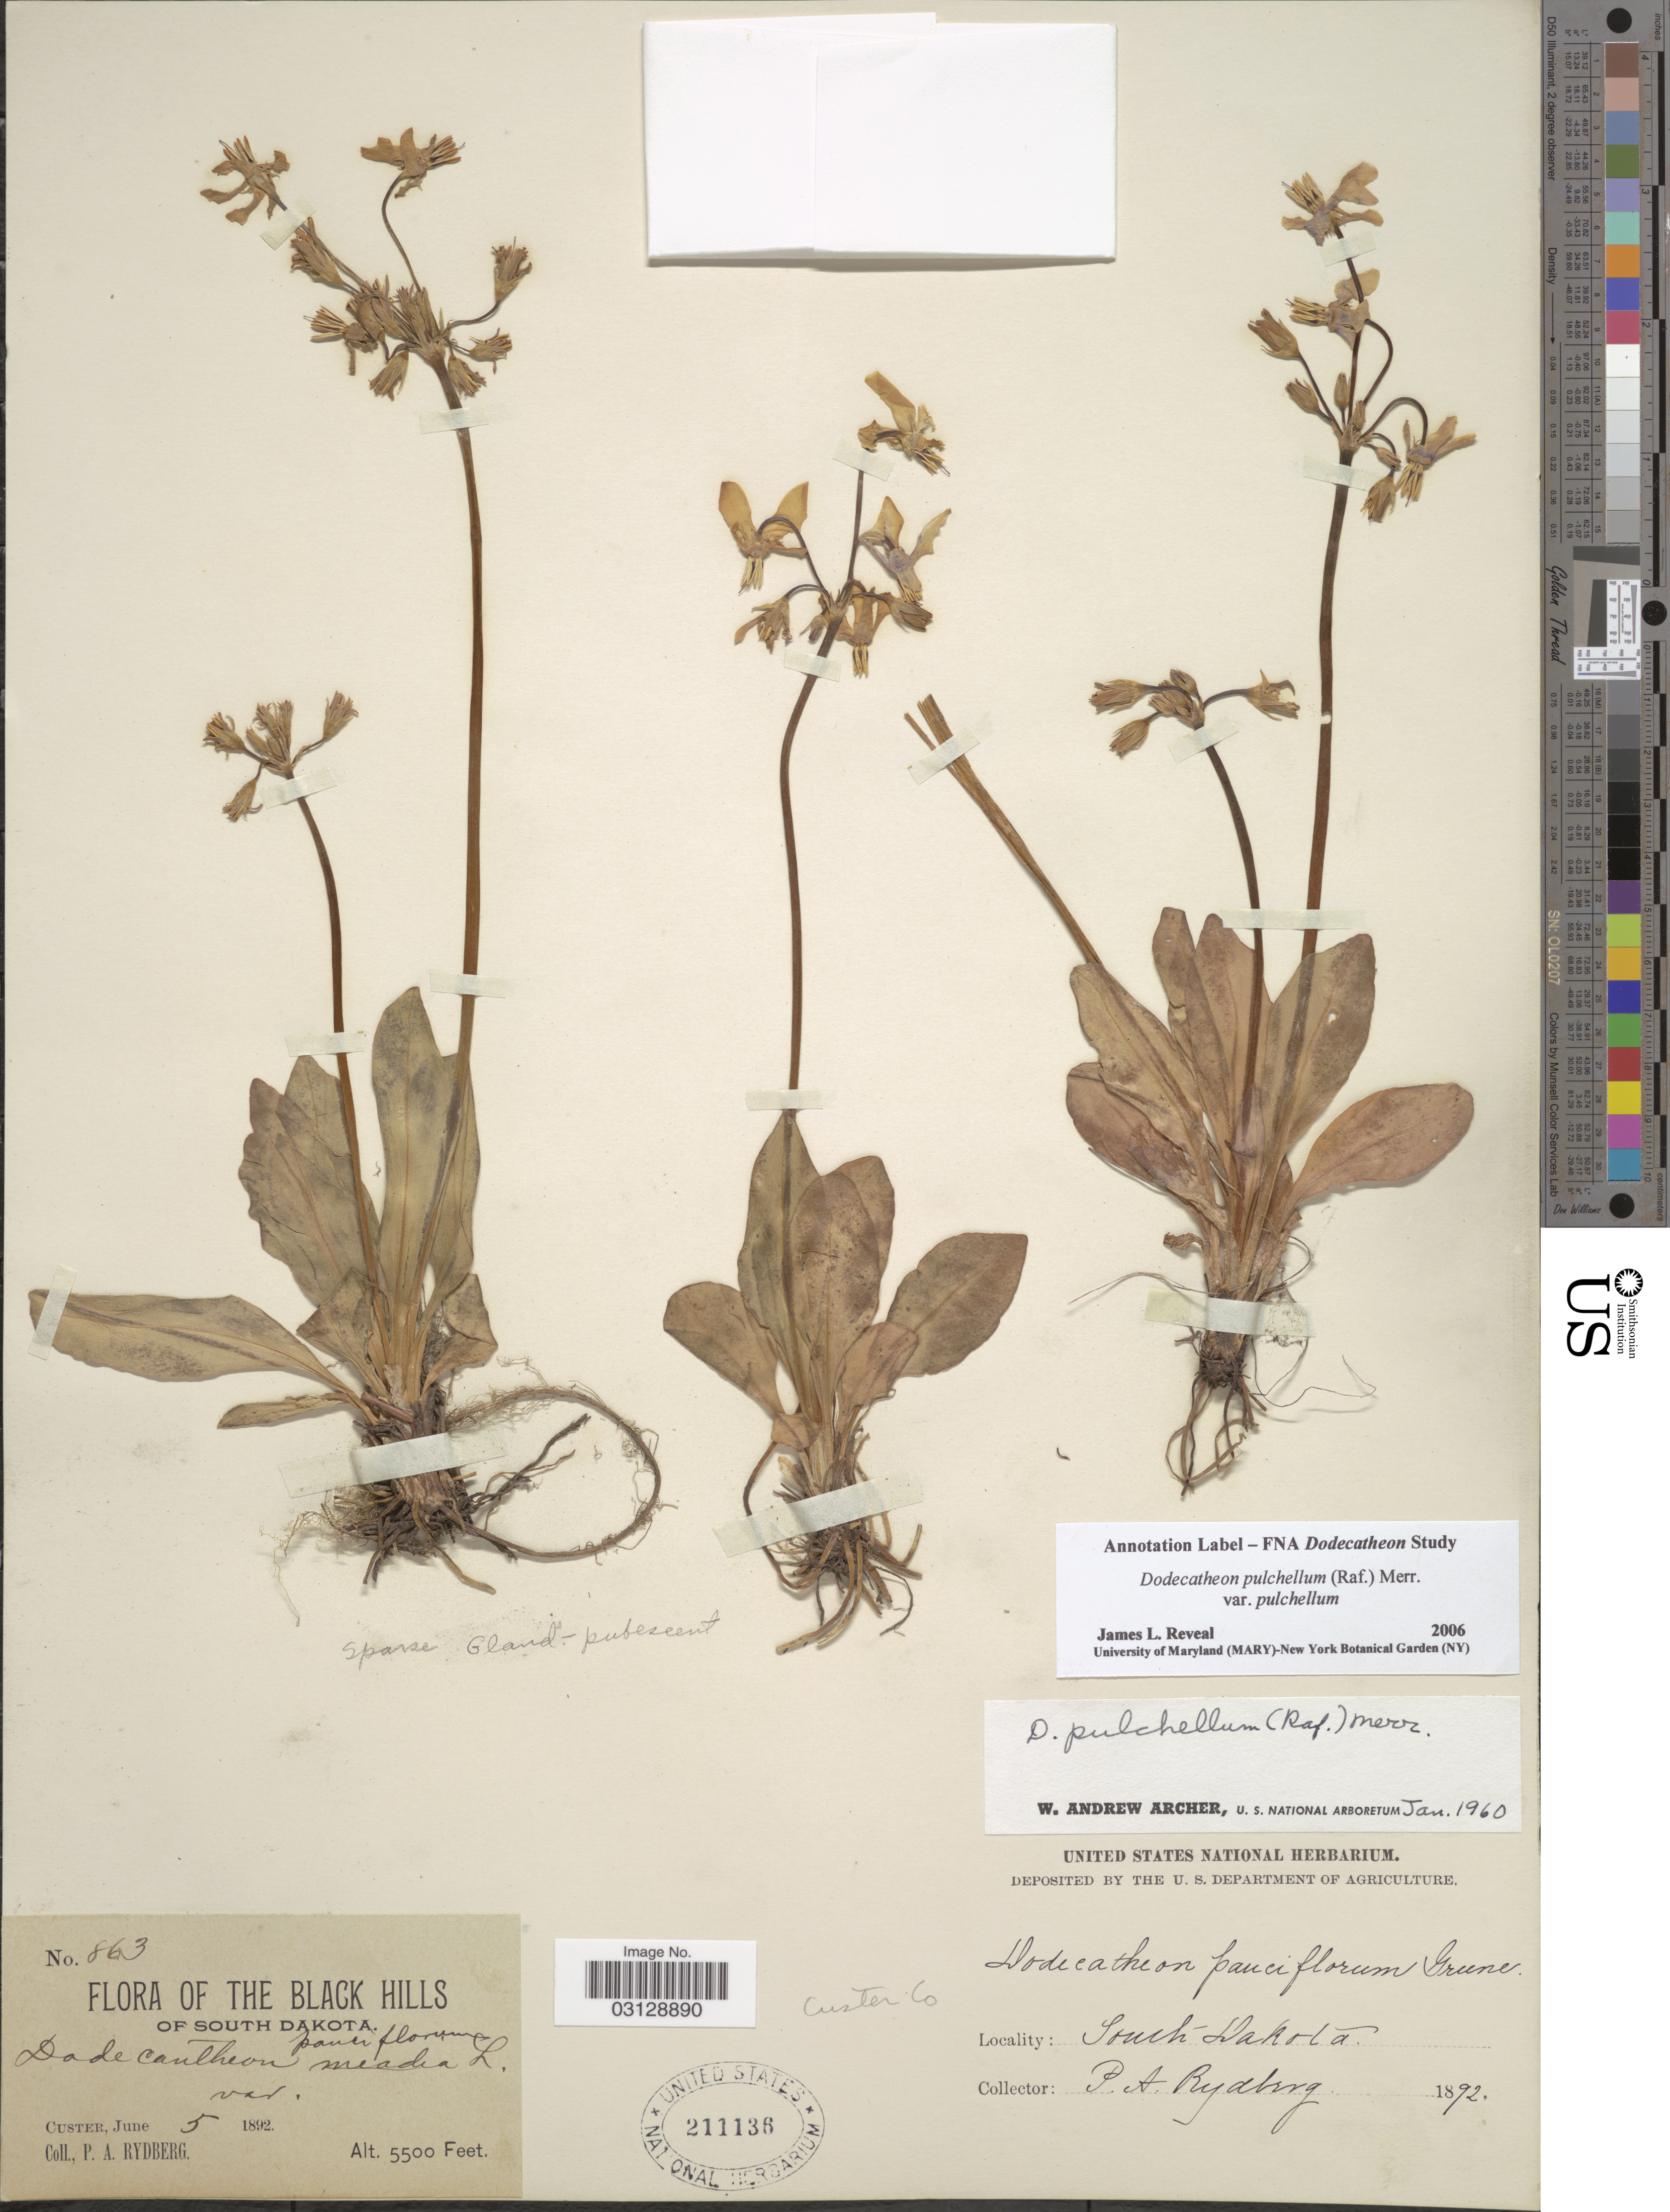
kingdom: Plantae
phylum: Tracheophyta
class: Magnoliopsida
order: Ericales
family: Primulaceae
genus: Dodecatheon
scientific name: Dodecatheon pulchellum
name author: (Raf.) Merr.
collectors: P. A. Rydberg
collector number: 863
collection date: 1892-06-05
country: United States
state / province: South Dakota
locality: The Black Hills. Custer. Custer Co.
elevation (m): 1676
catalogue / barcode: US 211136